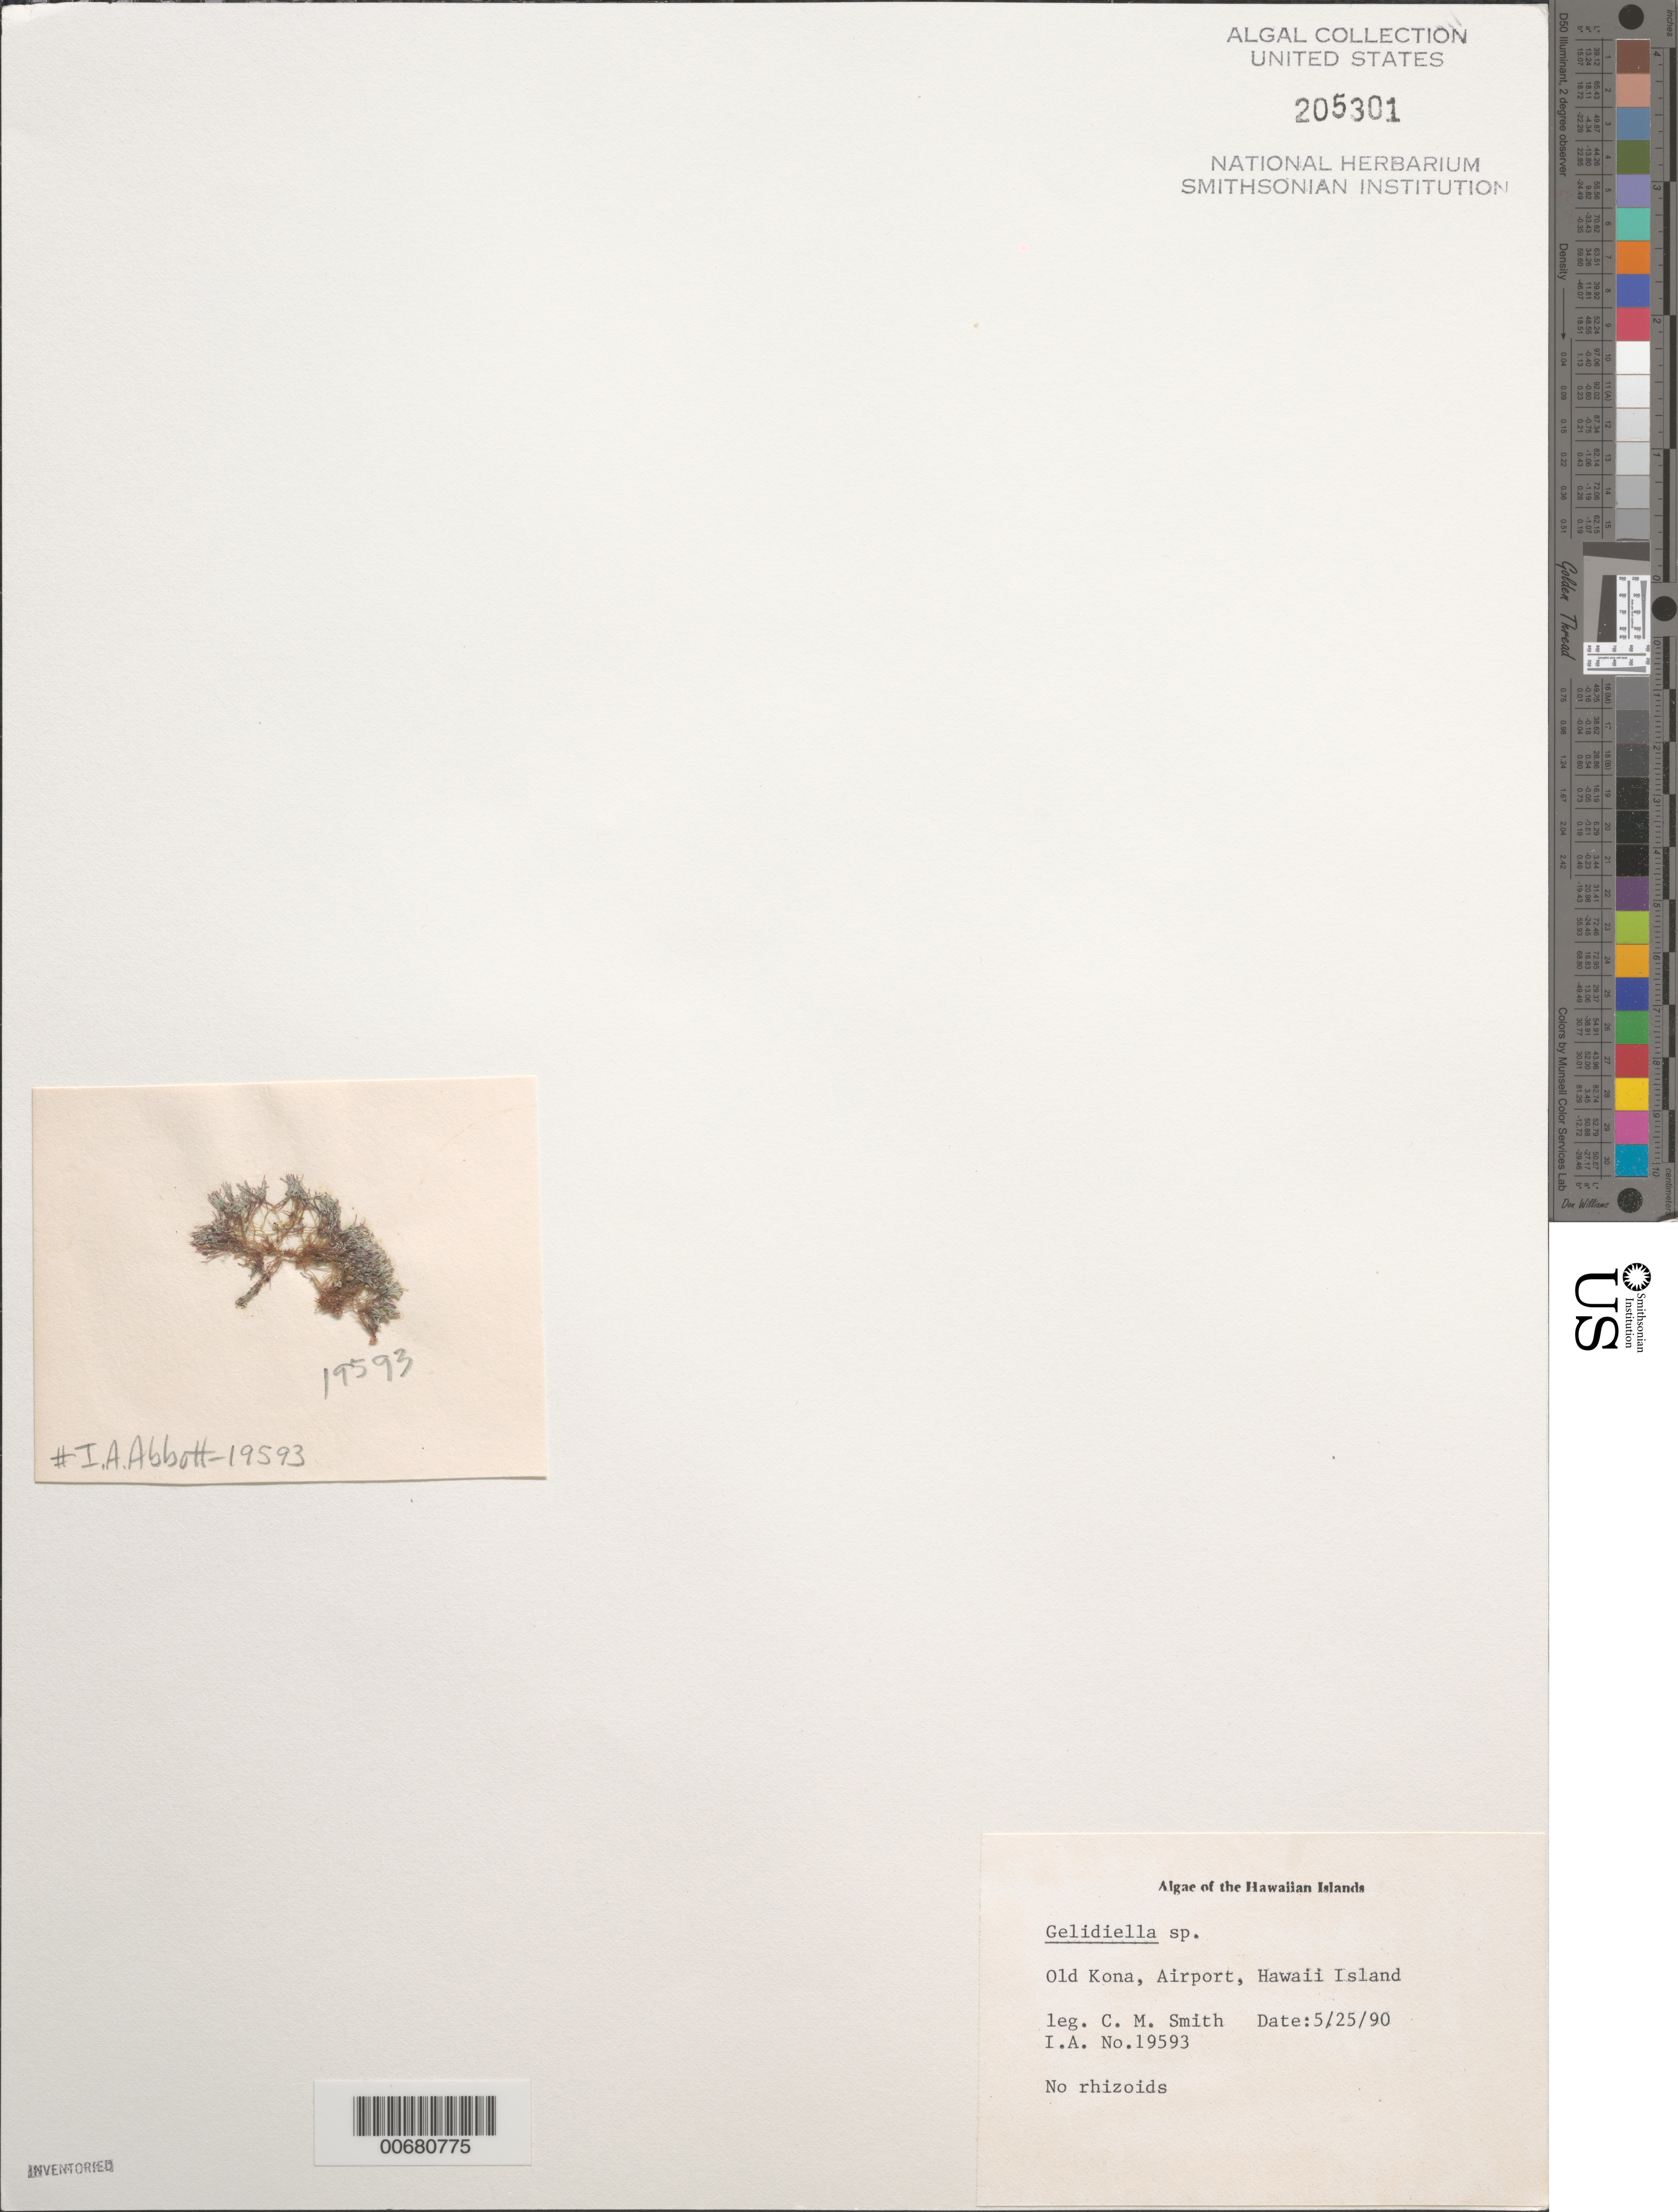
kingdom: Plantae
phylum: Rhodophyta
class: Florideophyceae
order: Gelidiales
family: Gelidiellaceae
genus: Gelidiella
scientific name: Gelidiella sp.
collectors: C. M. Smith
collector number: IAA 19593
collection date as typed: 25 May 1990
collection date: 1990-05-25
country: United States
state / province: Hawaii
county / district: Hawaii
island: Hawaii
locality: Old Kona Airport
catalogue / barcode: US 205301